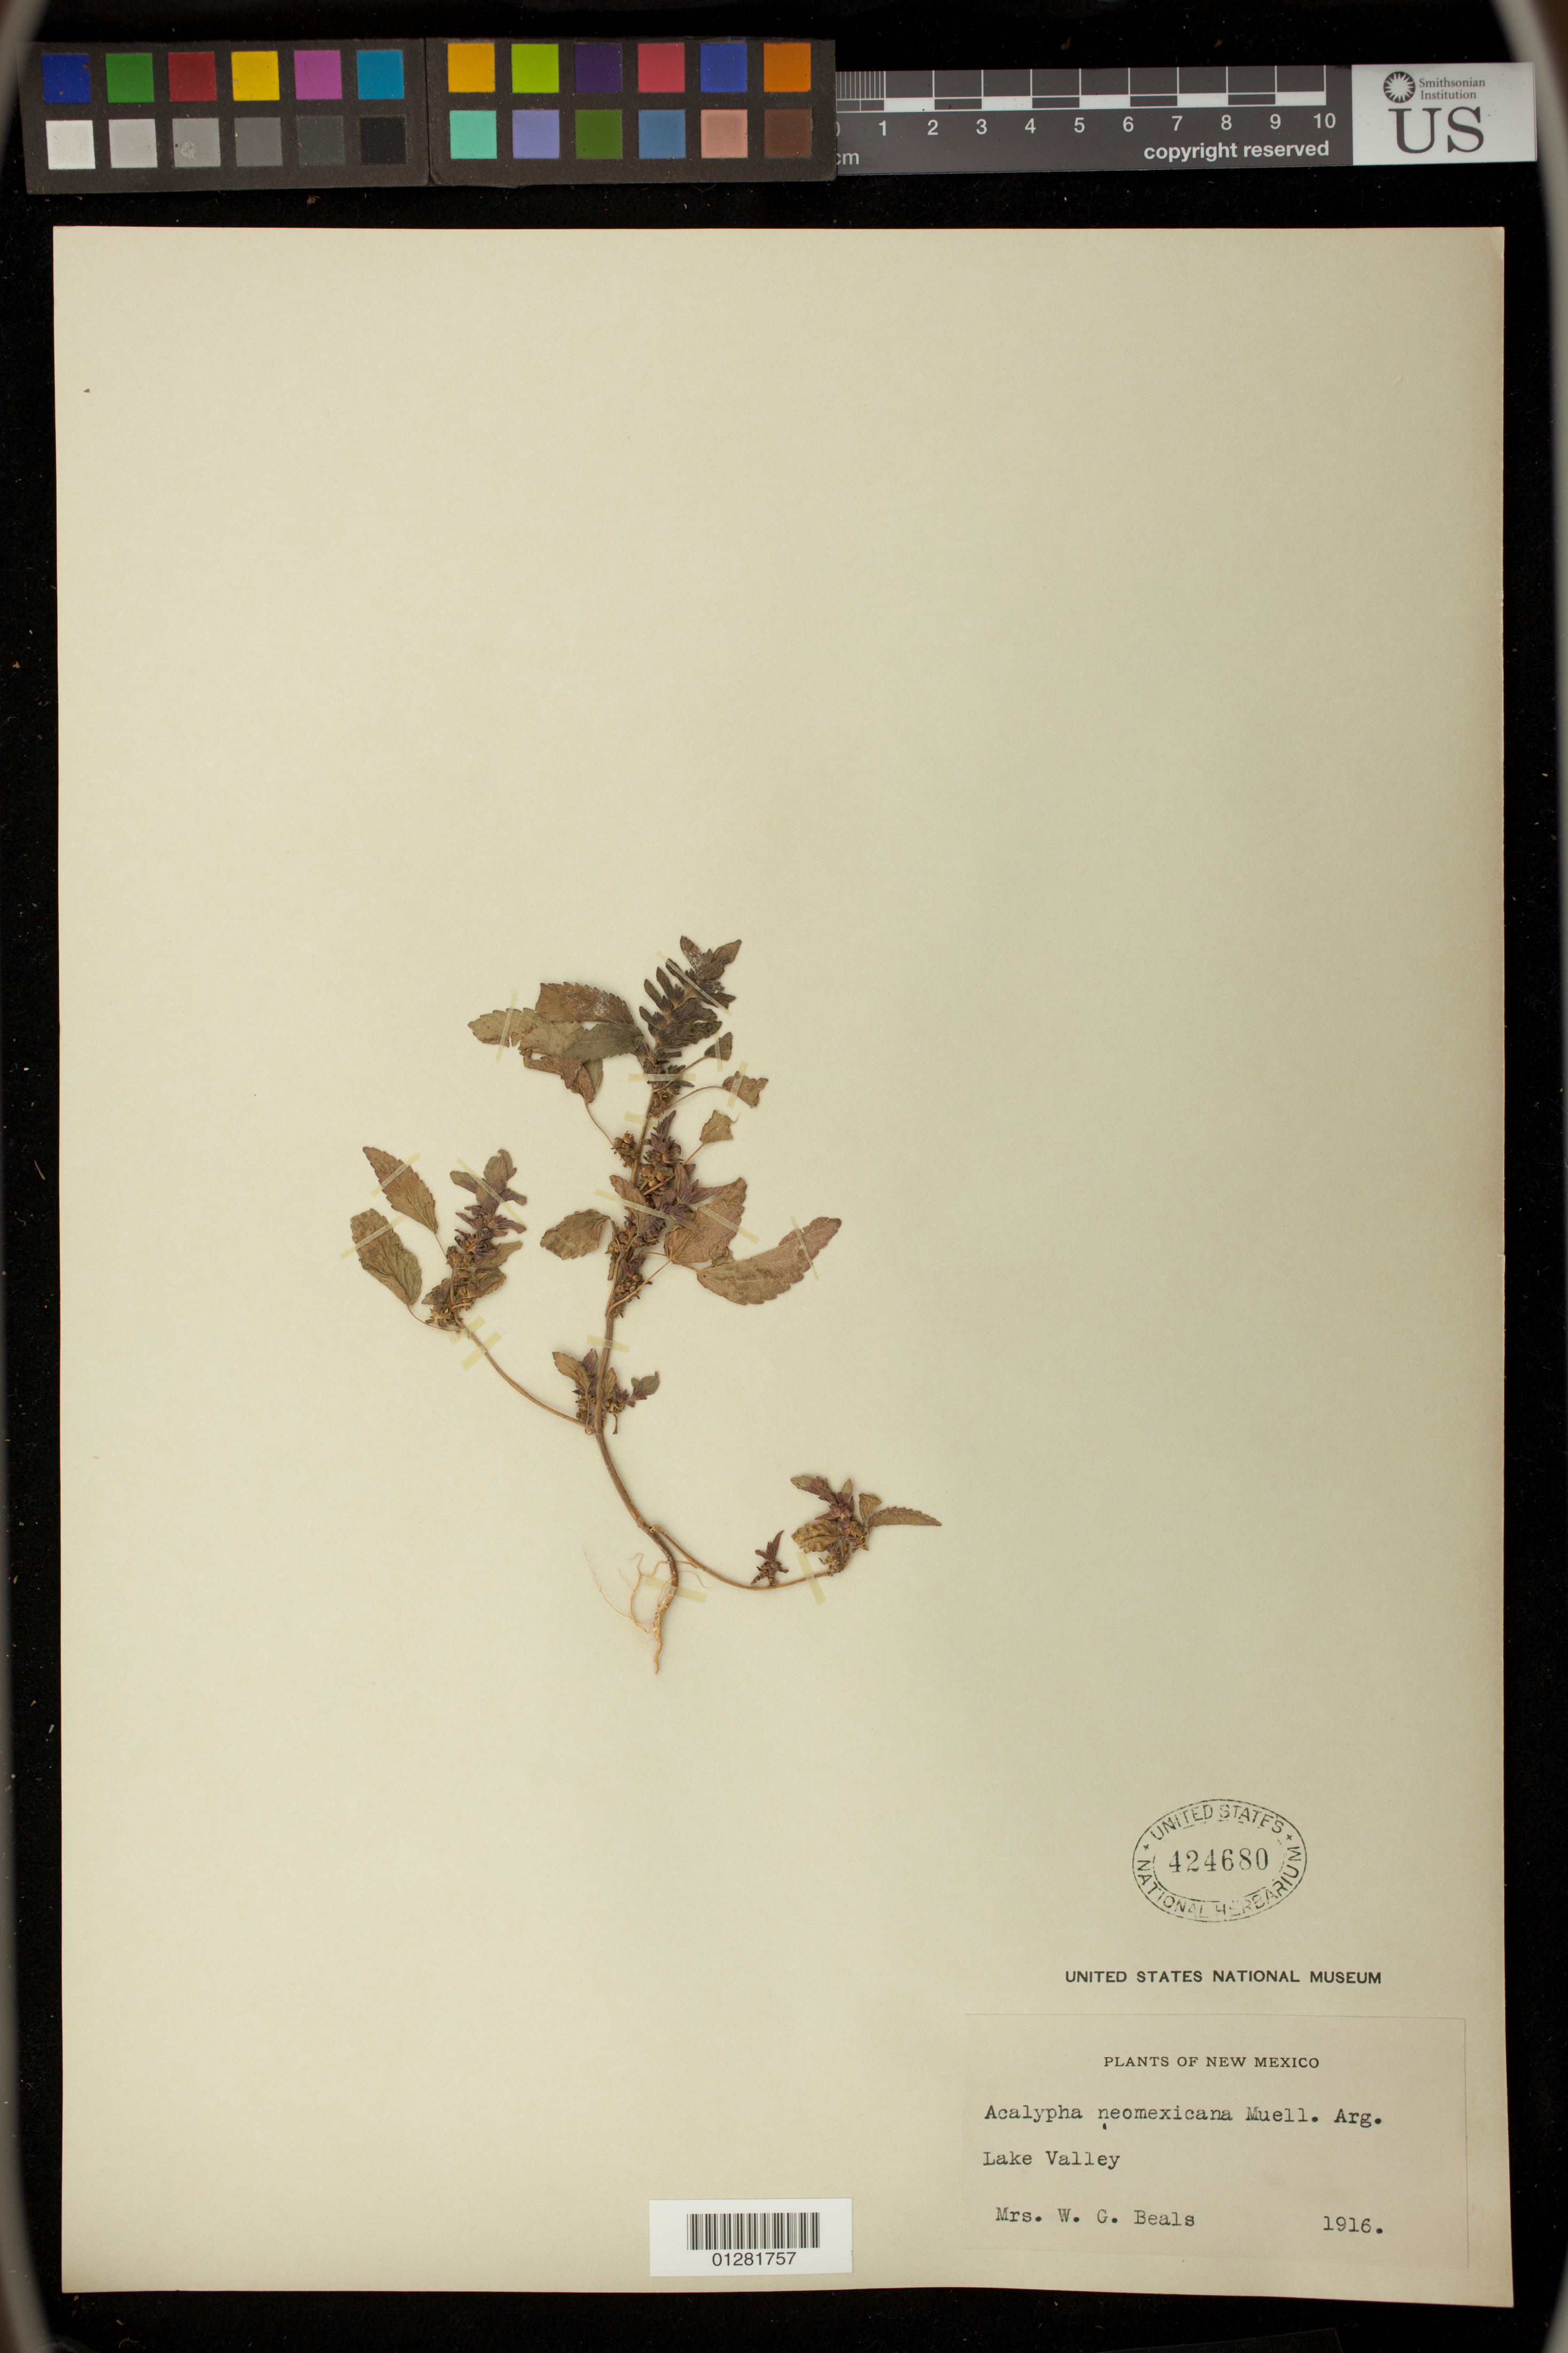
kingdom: Plantae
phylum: Tracheophyta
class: Magnoliopsida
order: Malpighiales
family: Euphorbiaceae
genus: Acalypha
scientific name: Acalypha neomexicana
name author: Müll. Arg.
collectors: Mrs. W. G. Beals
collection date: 1916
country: United States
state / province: New Mexico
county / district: San Juan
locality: Lake Valley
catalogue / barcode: US 424680